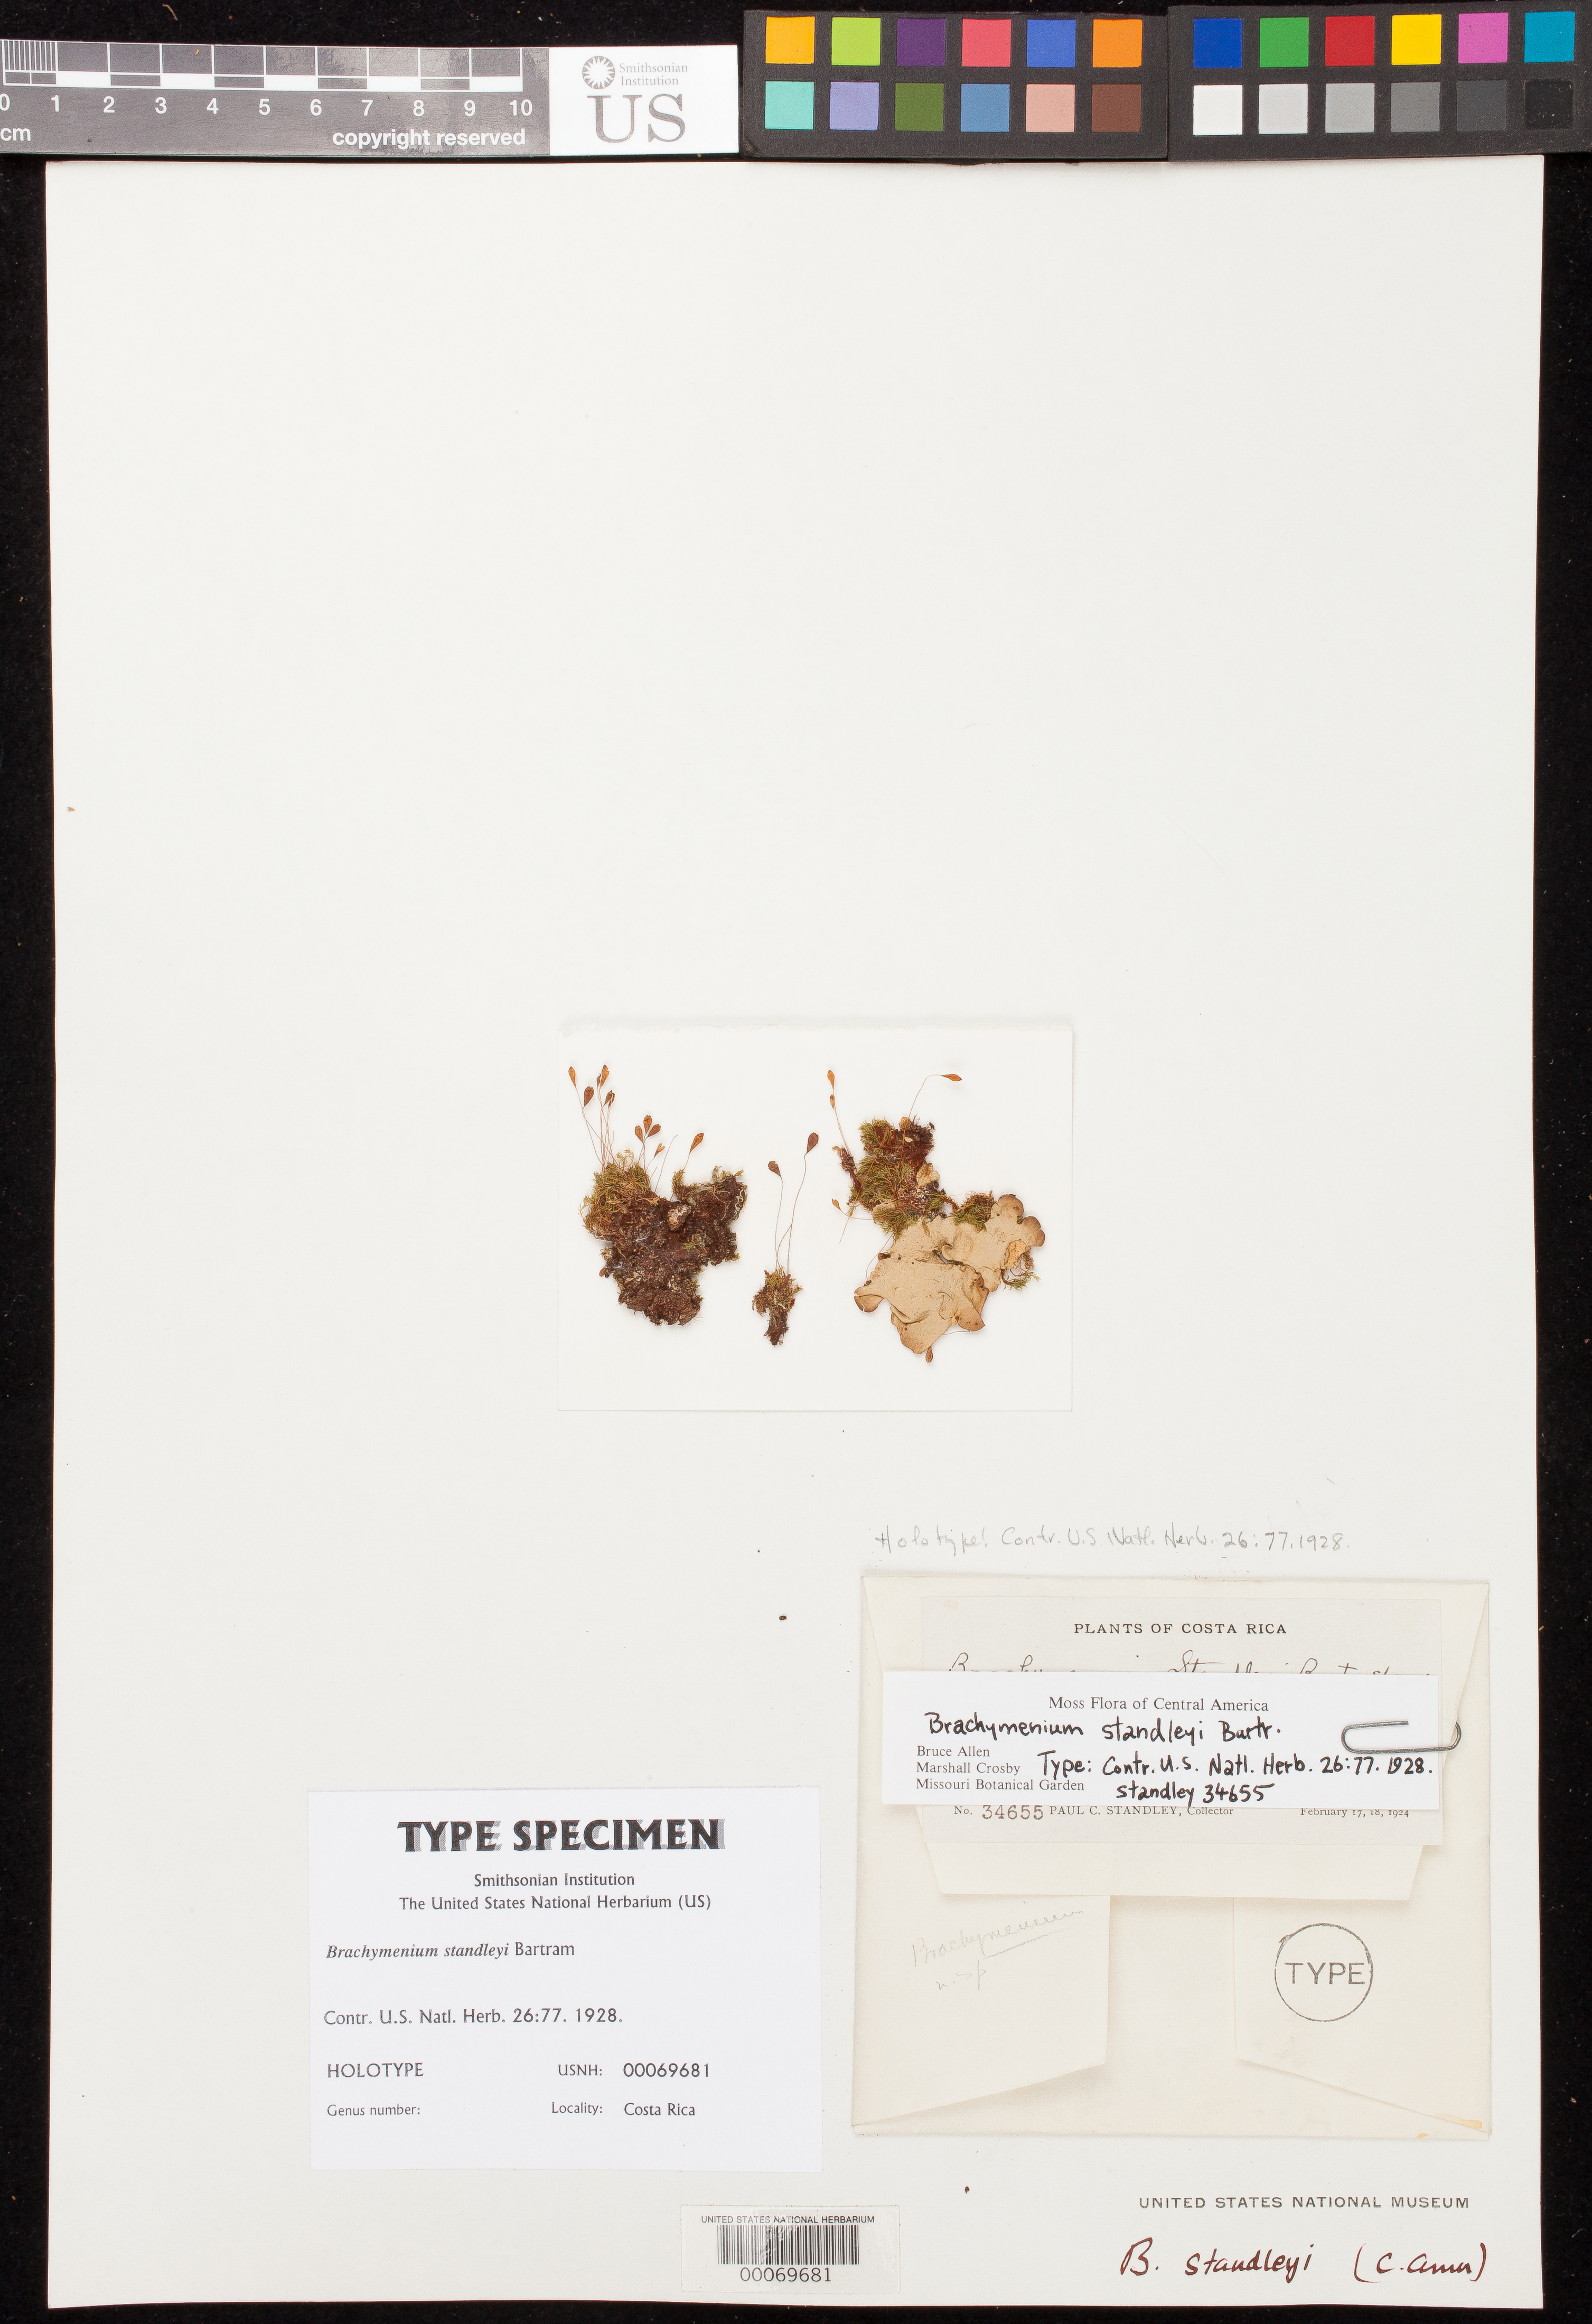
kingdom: Plantae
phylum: Bryophyta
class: Bryopsida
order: Bryales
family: Bryaceae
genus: Brachymenium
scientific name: Brachymenium standleyi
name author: E.B. Bartram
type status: Holotype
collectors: P. C. Standley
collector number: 34655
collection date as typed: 17 Feb 1924 to 18 Feb 1924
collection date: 1924-02-17/1924-02-18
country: Costa Rica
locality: La Ventolera, on the S slope of Volcan de Poás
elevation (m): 1700